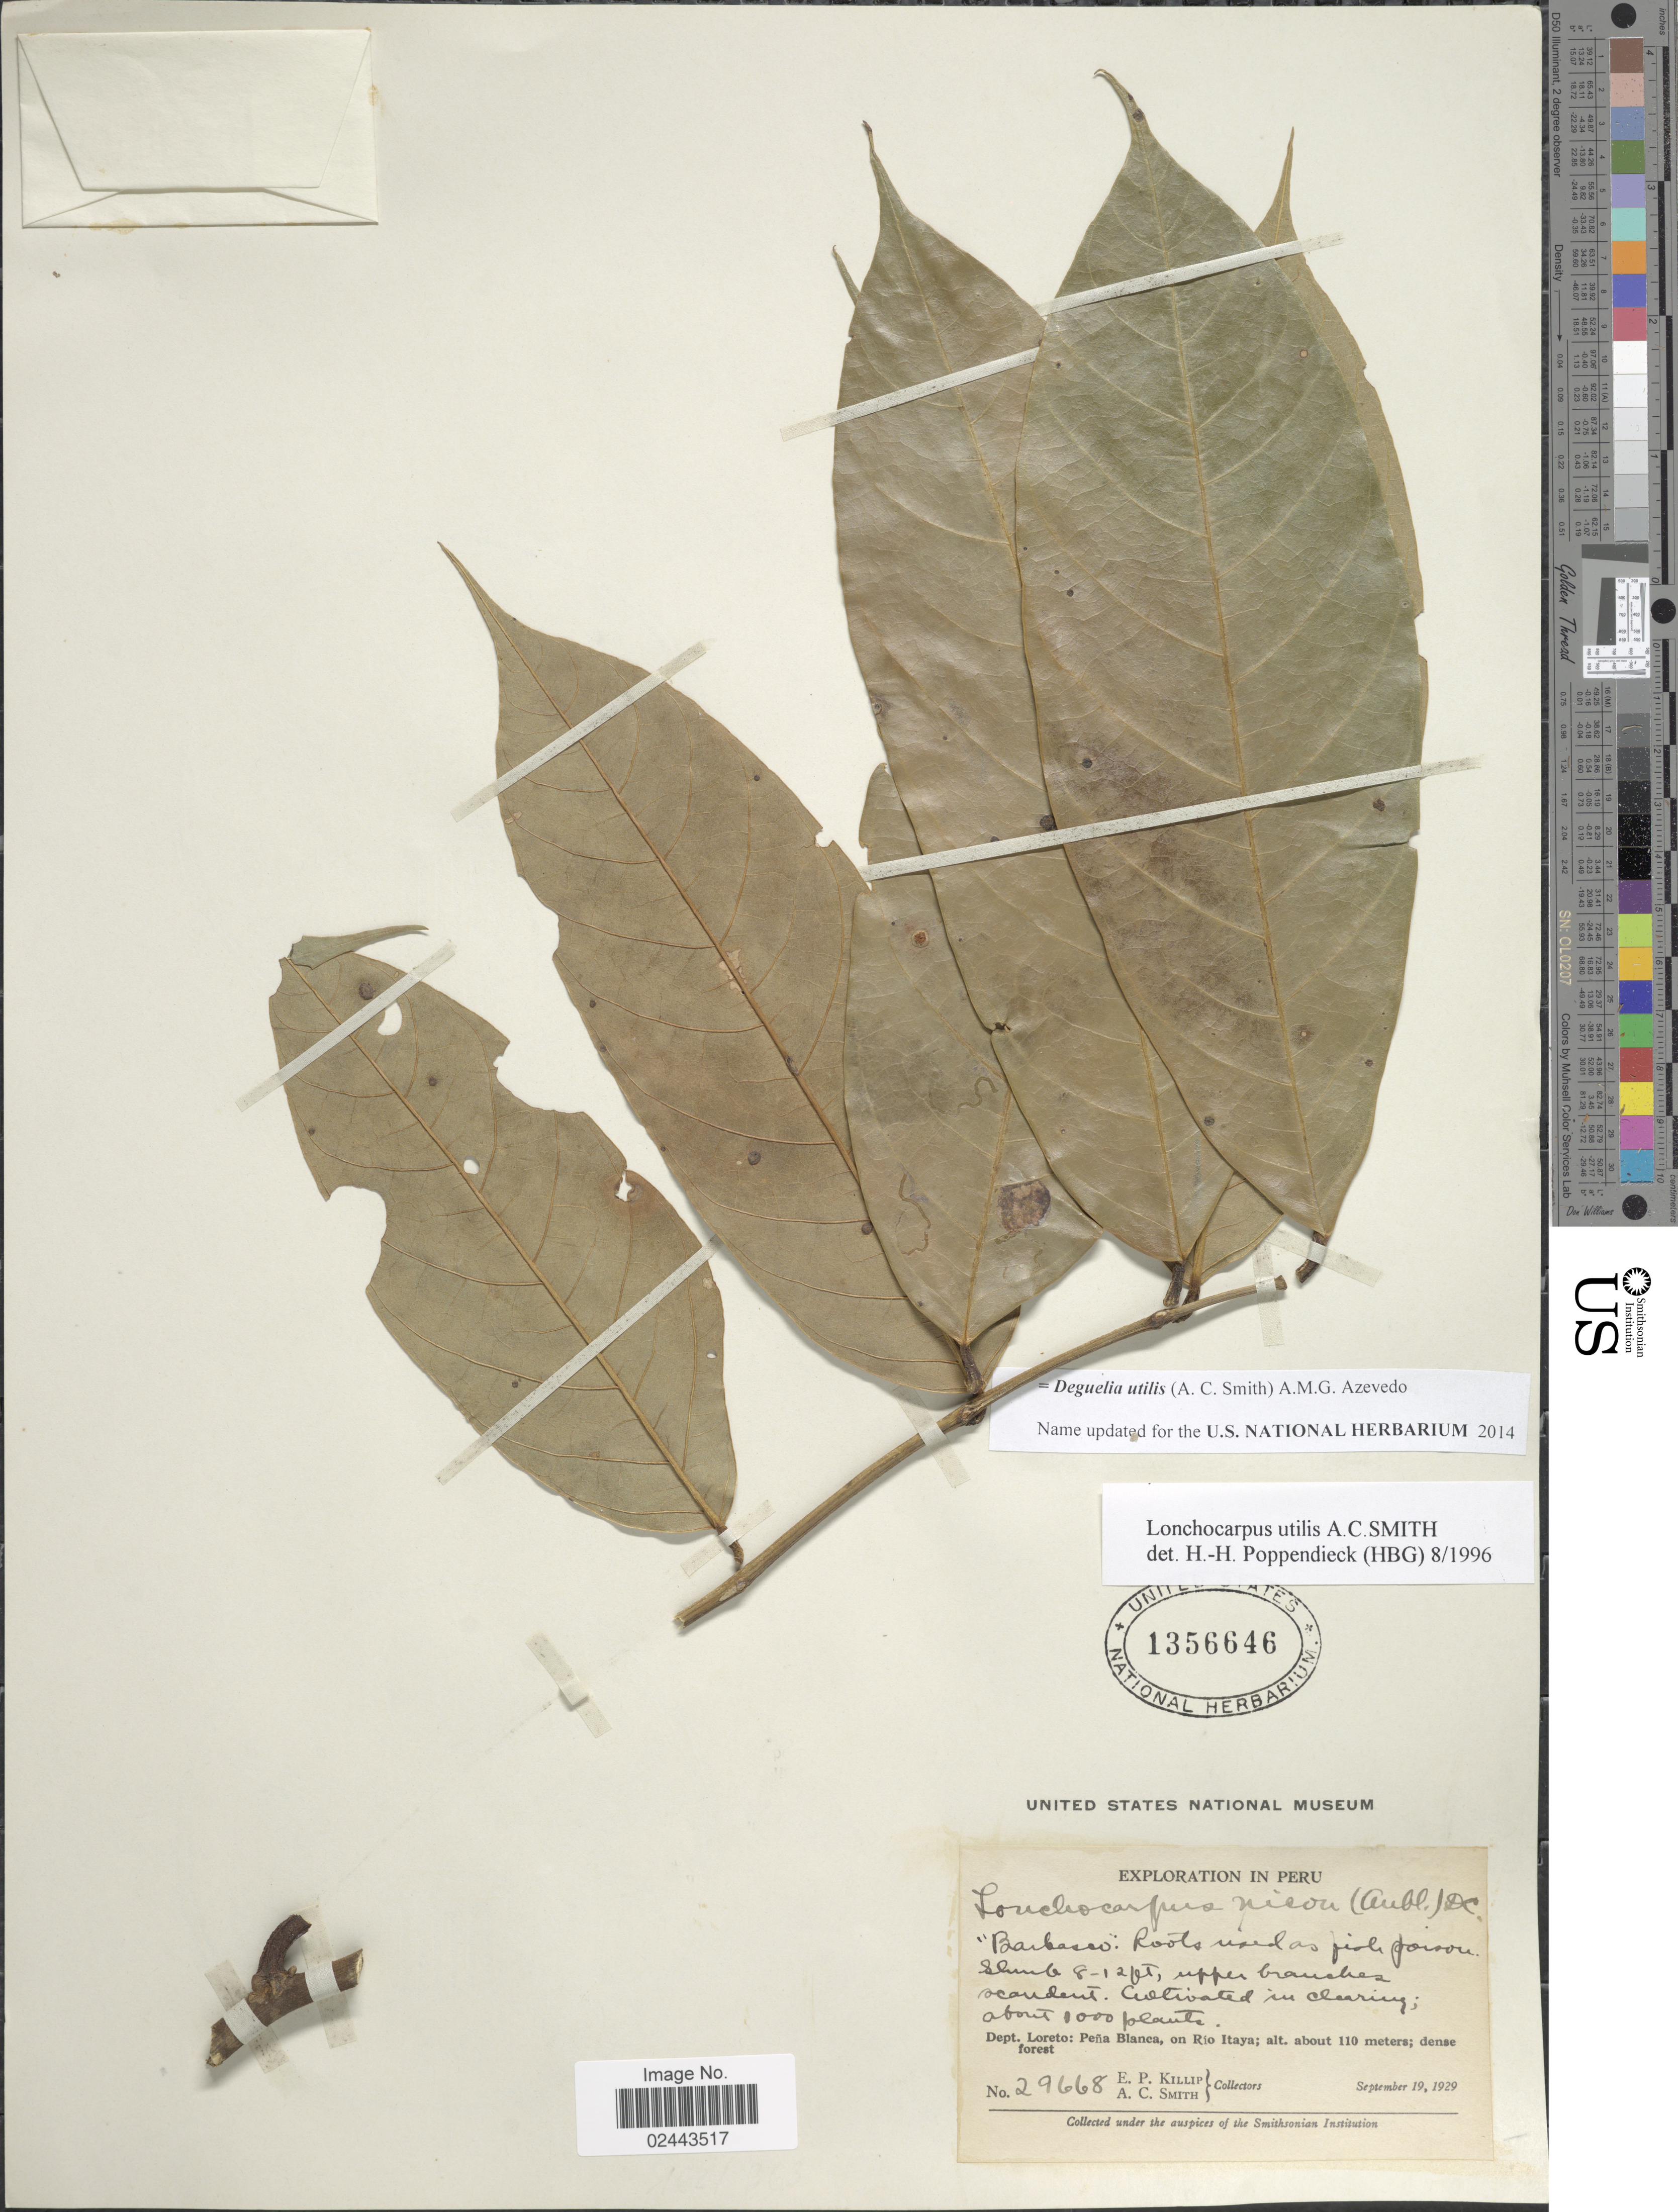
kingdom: Plantae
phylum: Tracheophyta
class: Magnoliopsida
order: Fabales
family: Fabaceae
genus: Deguelia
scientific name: Deguelia utilis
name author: (A.C. Sm.) A.M.G. Azevedo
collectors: E. P. Killip & A. C. Smith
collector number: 29668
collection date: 1929-09-19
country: Peru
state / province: Loreto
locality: In clearing, Pena Blanca, on Rio Itaya, dense forest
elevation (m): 110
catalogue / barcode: US 1356646